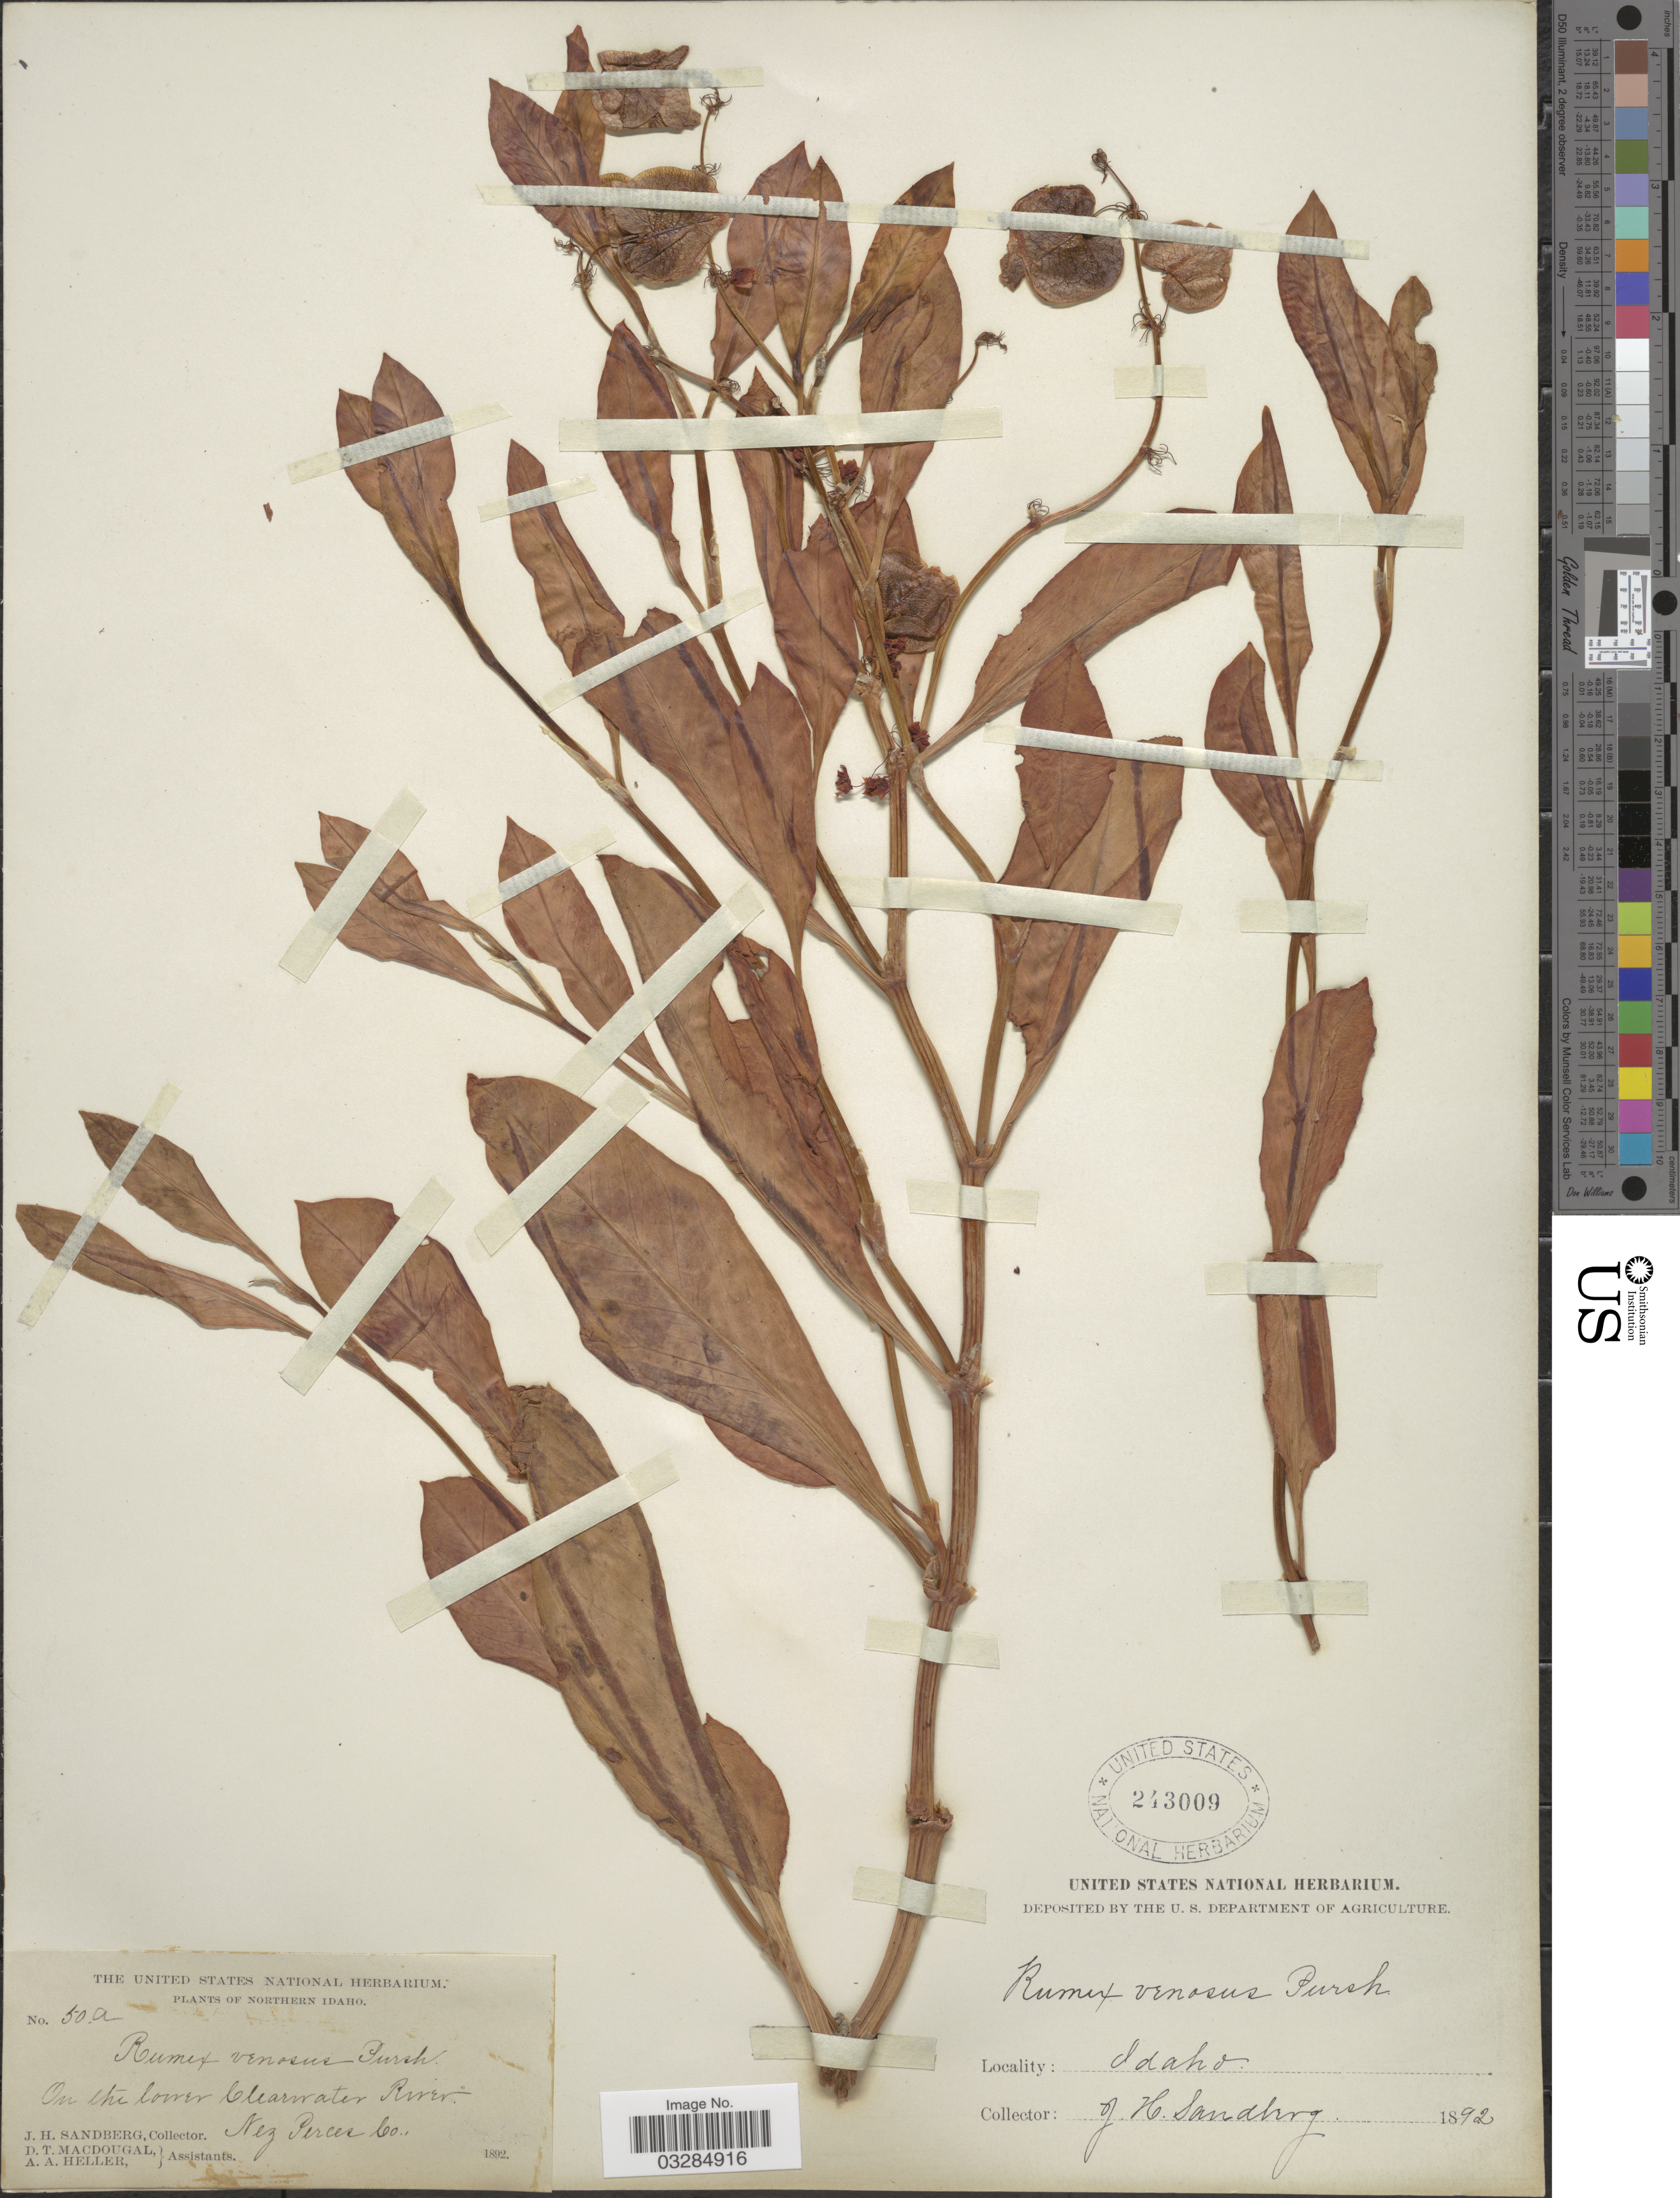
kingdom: Plantae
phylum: Tracheophyta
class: Magnoliopsida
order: Caryophyllales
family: Polygonaceae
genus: Rumex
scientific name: Rumex venosus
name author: Pursh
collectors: J. H. Sandberg, D. T. MacDougal & A. A. Heller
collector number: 50a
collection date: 1892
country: United States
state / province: Idaho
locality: Northern Idaho. On the lower Clearwater River. Nez Perces Co.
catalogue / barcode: US 243009